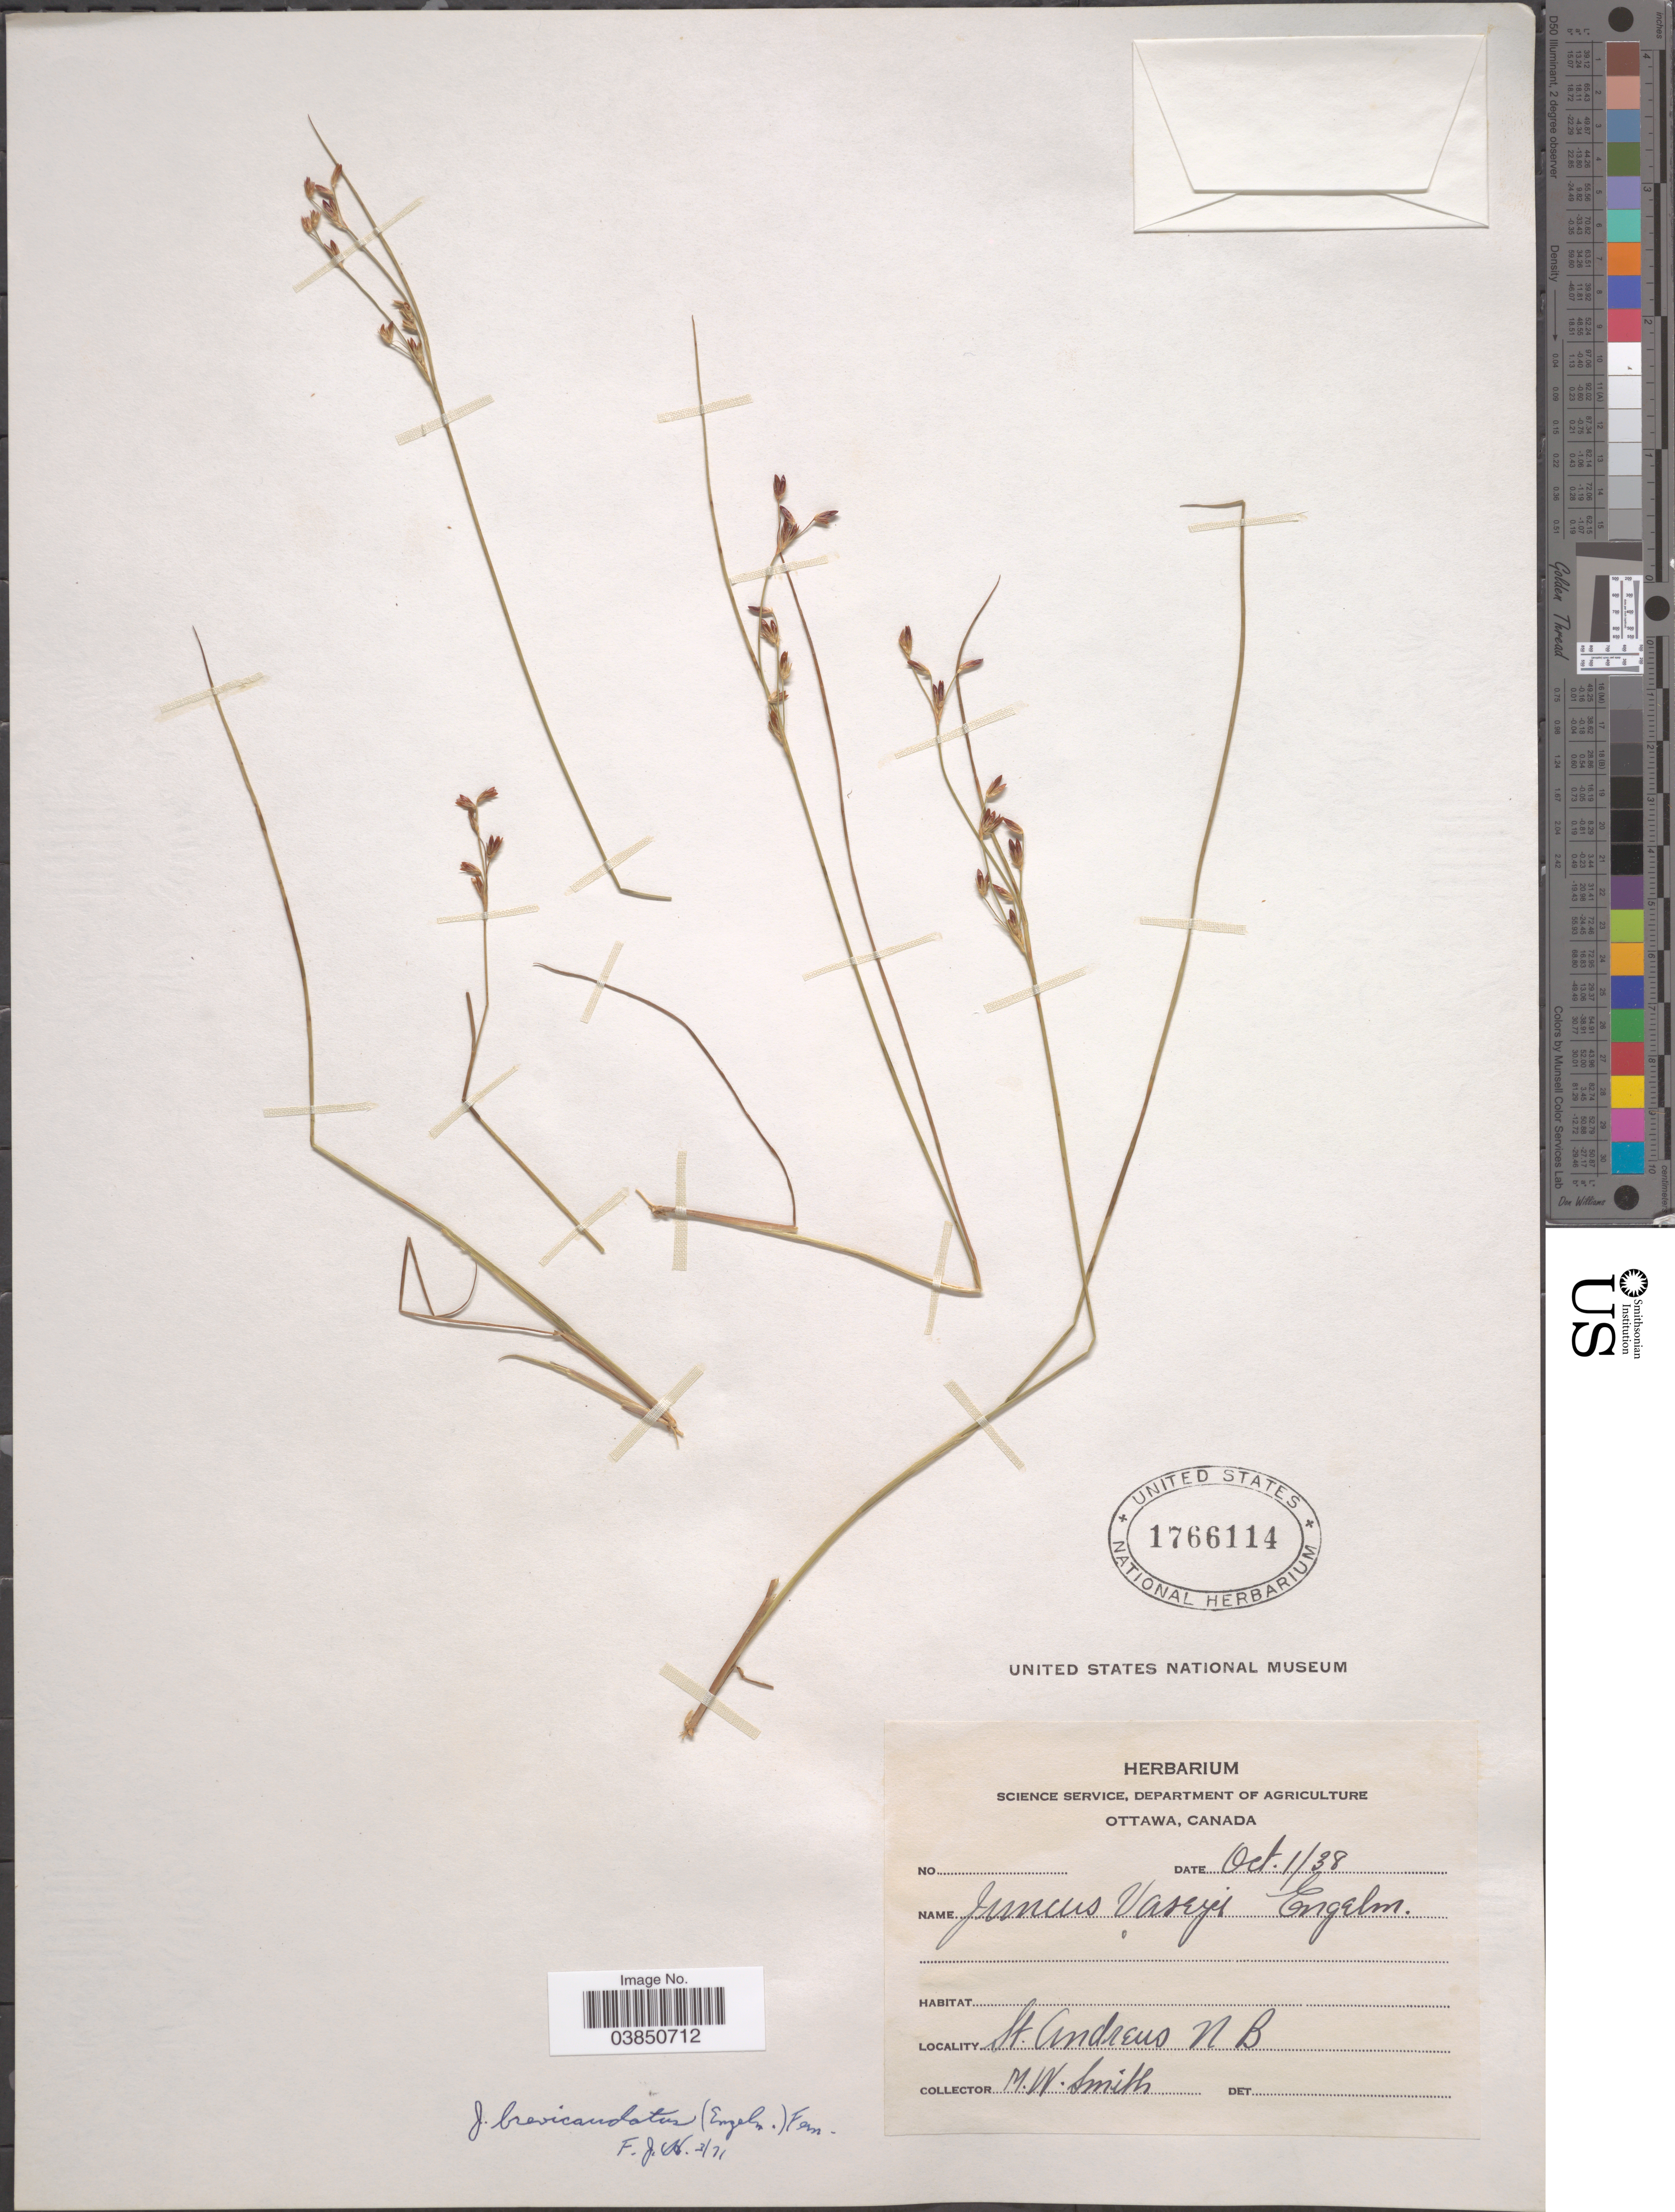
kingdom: Plantae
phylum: Tracheophyta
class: Liliopsida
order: Poales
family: Juncaceae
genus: Juncus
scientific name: Juncus brevicaudatus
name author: (Engelm.) Fernald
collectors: M. Smith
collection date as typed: Transcribed d/m/y: 1/10/38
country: Canada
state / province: New Brunswick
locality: St. Andreus.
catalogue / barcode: US 1766114